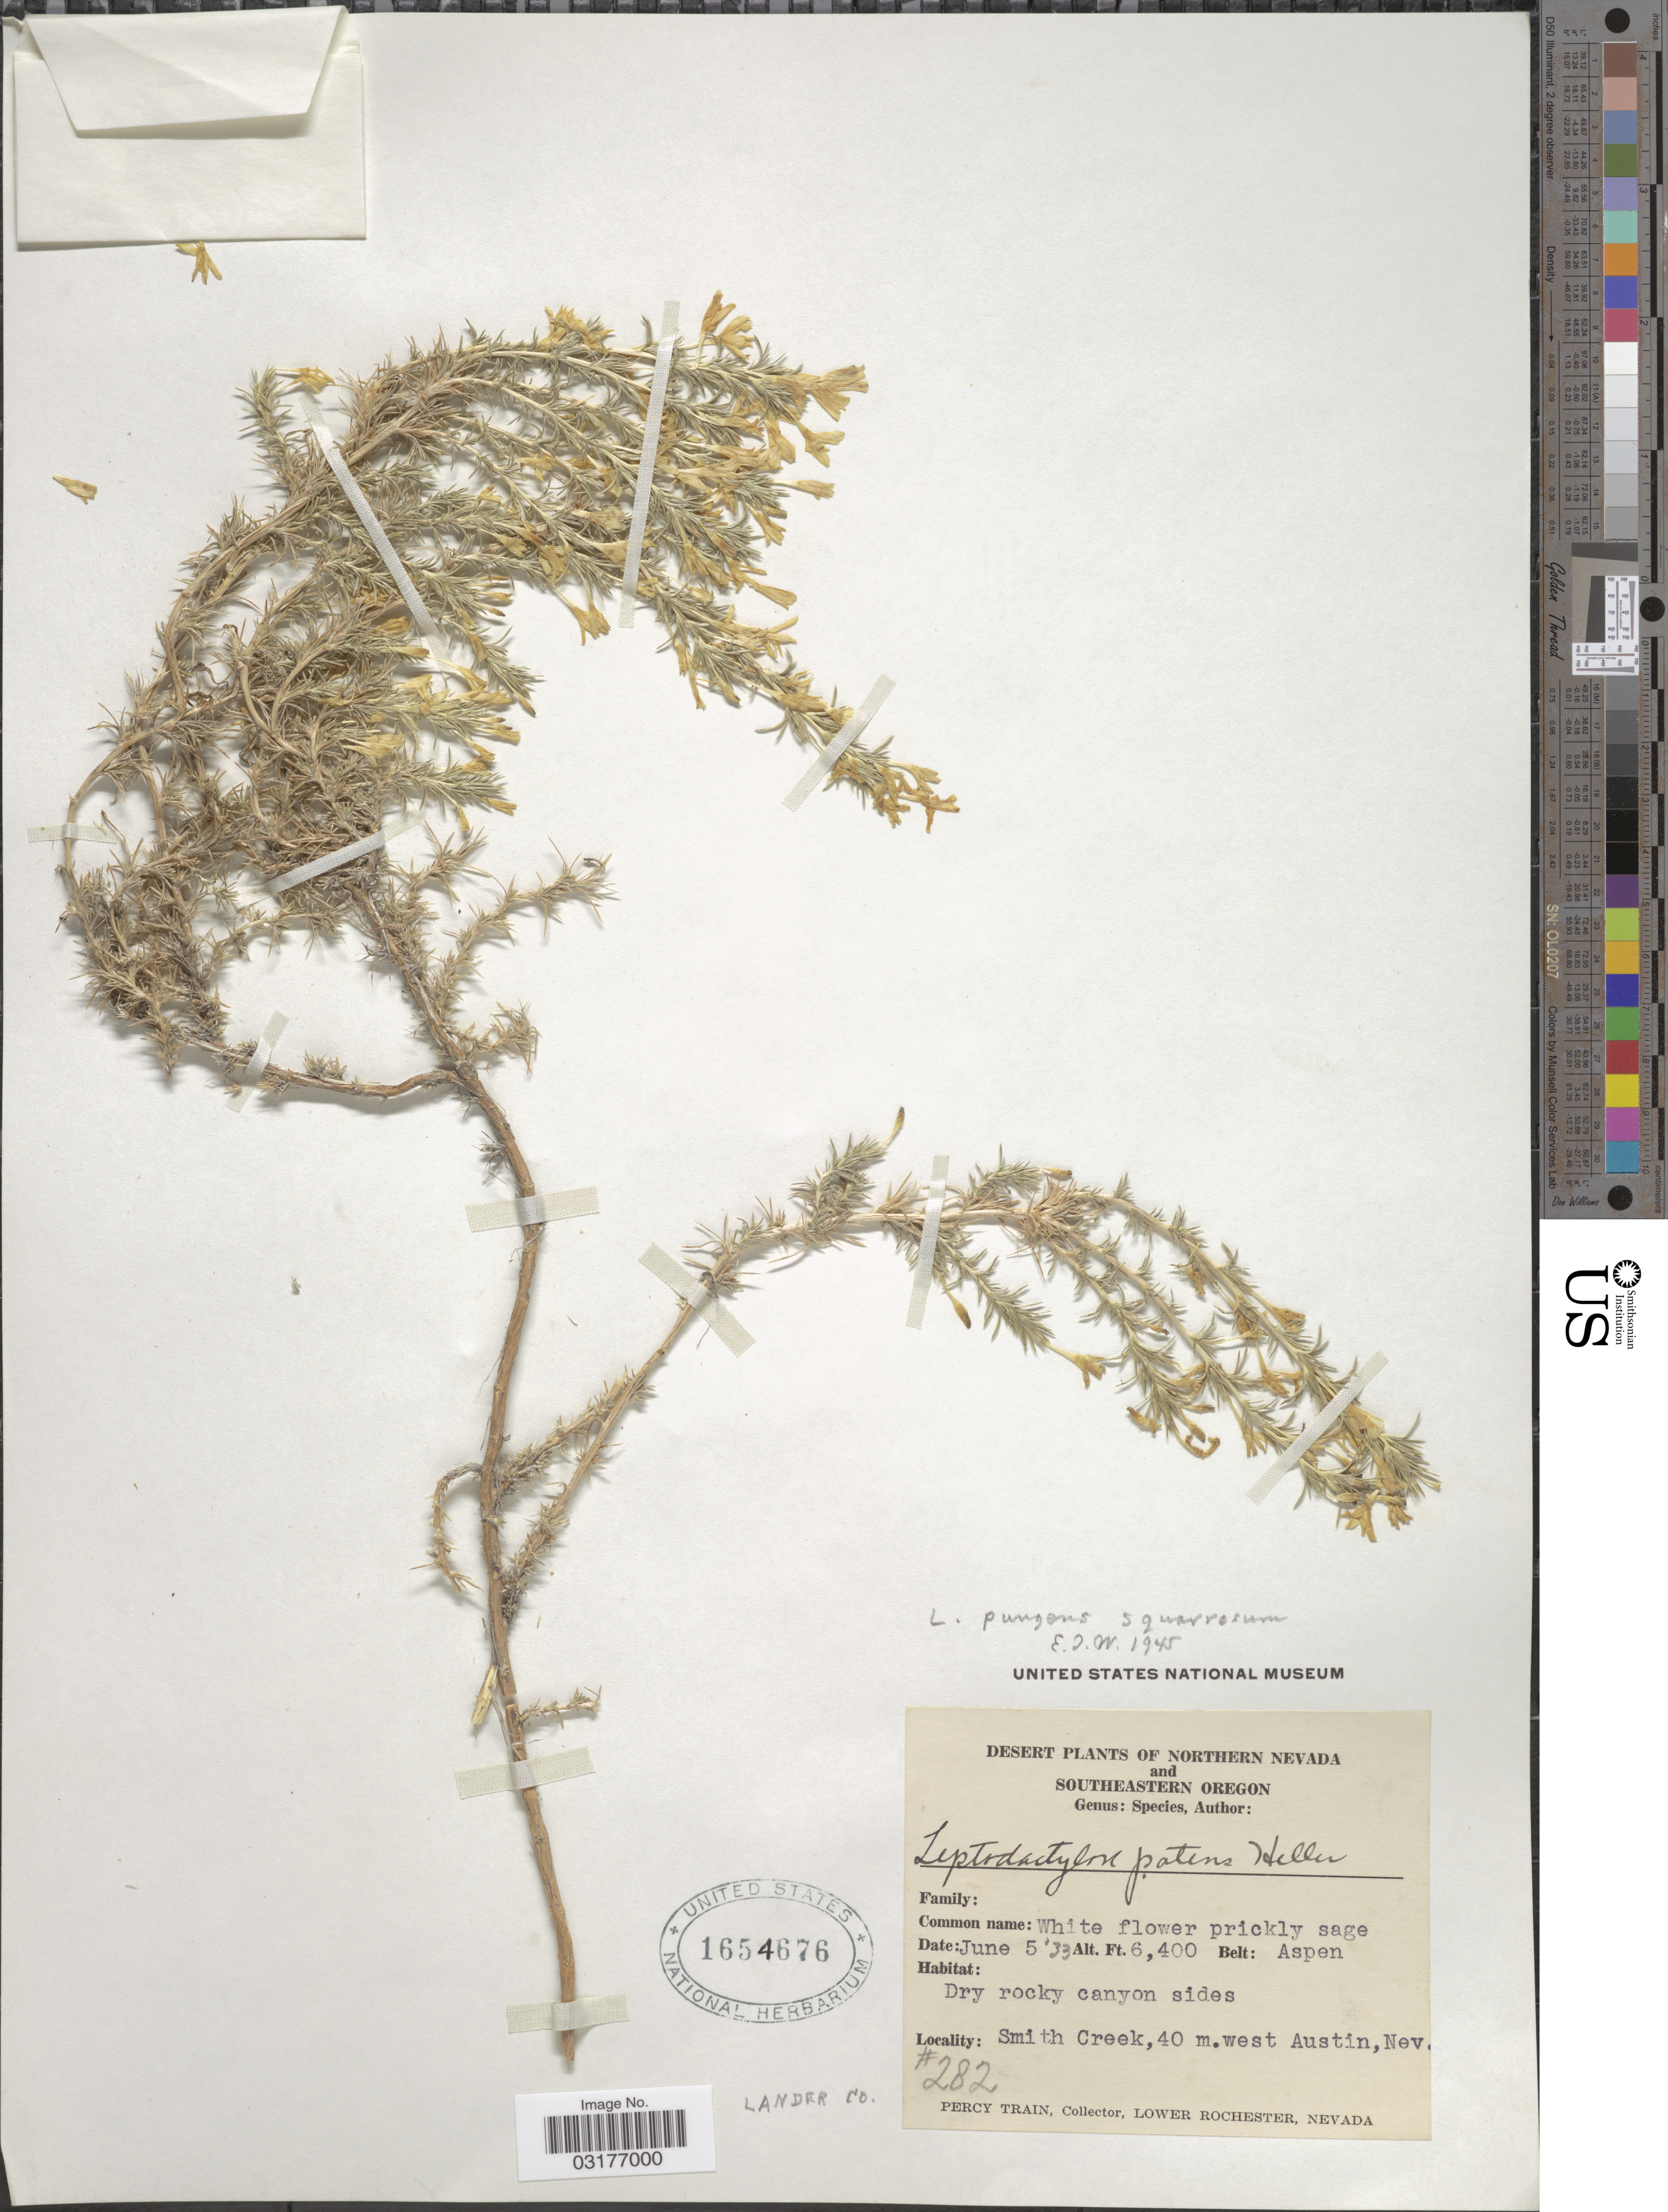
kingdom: Plantae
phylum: Tracheophyta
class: Magnoliopsida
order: Ericales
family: Polemoniaceae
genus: Linanthus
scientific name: Linanthus pungens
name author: (Torr.) J.M. Porter & L.A. Johnson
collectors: P. Train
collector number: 282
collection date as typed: Transcribed d/m/y: 5/6/33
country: United States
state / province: Nevada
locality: Desert. Northern Nevada. Smith Creek, 40 m. west Austin. Lander Co.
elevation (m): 1951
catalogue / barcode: US 1654676